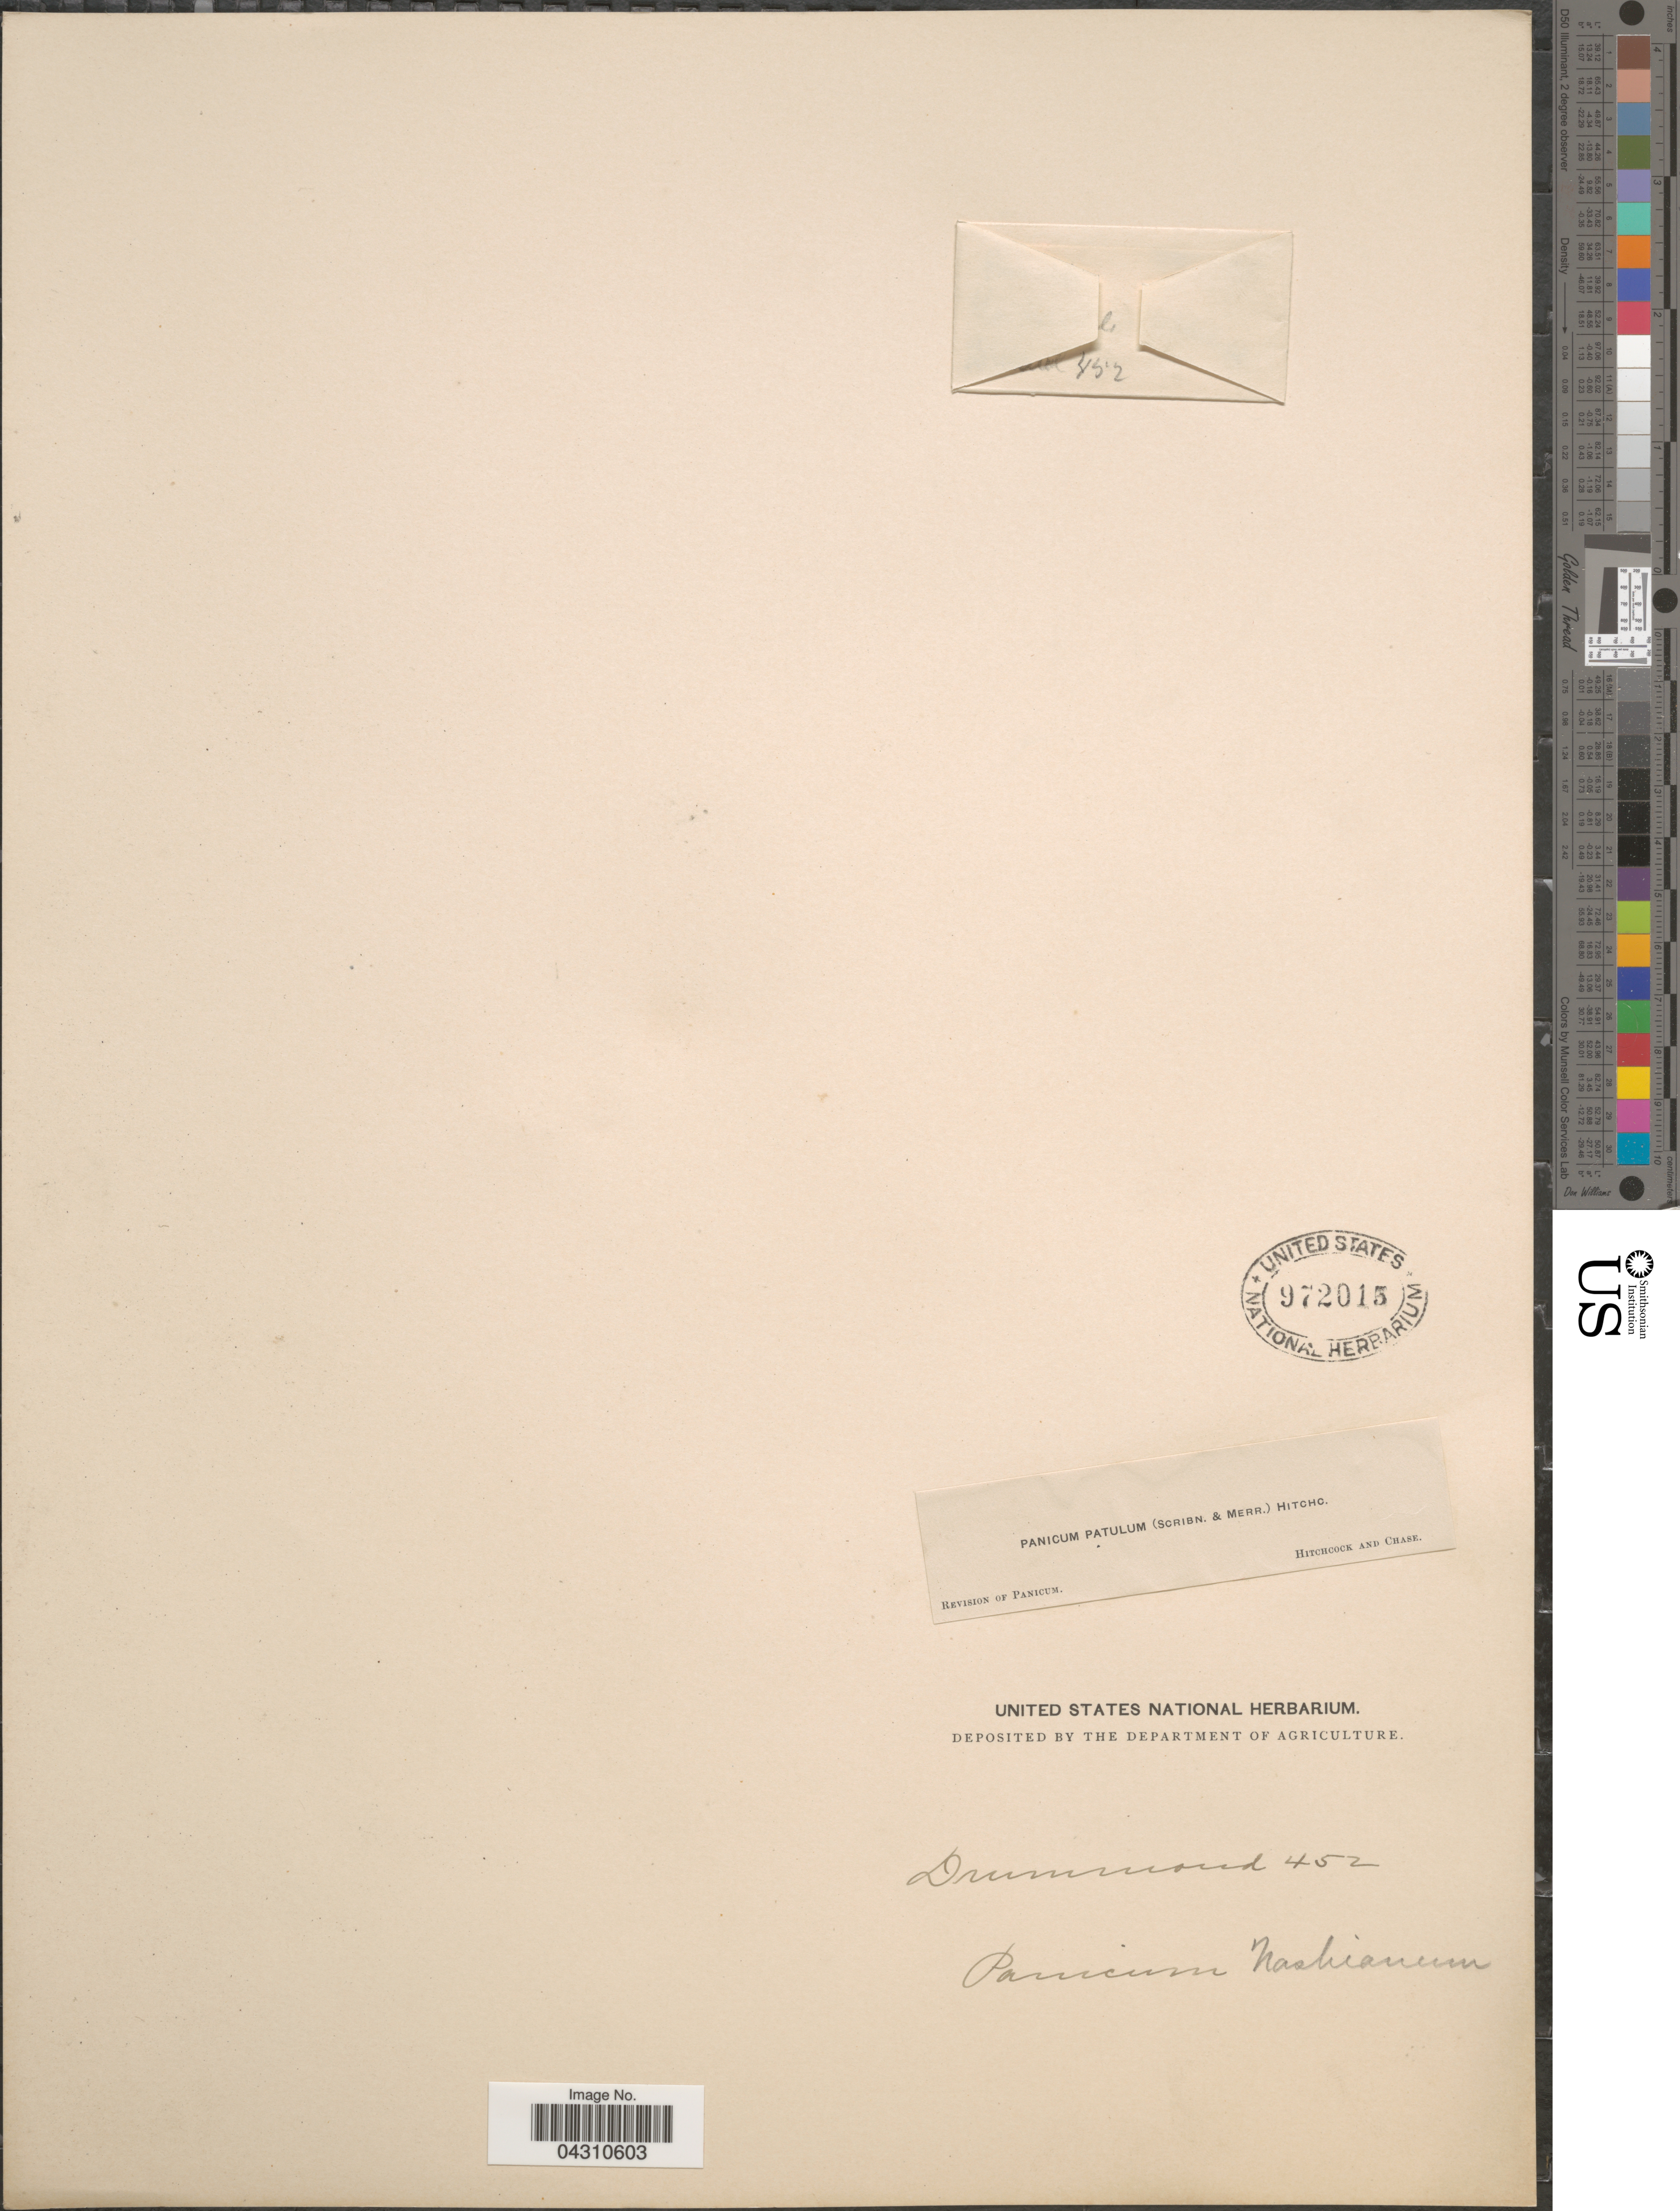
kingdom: Plantae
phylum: Tracheophyta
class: Liliopsida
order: Poales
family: Poaceae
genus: Dichanthelium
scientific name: Dichanthelium portoricense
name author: (Desv. ex Ham.) B.F. Hansen & Wunderlin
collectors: Drummond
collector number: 452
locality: [illegible text].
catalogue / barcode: US 972015